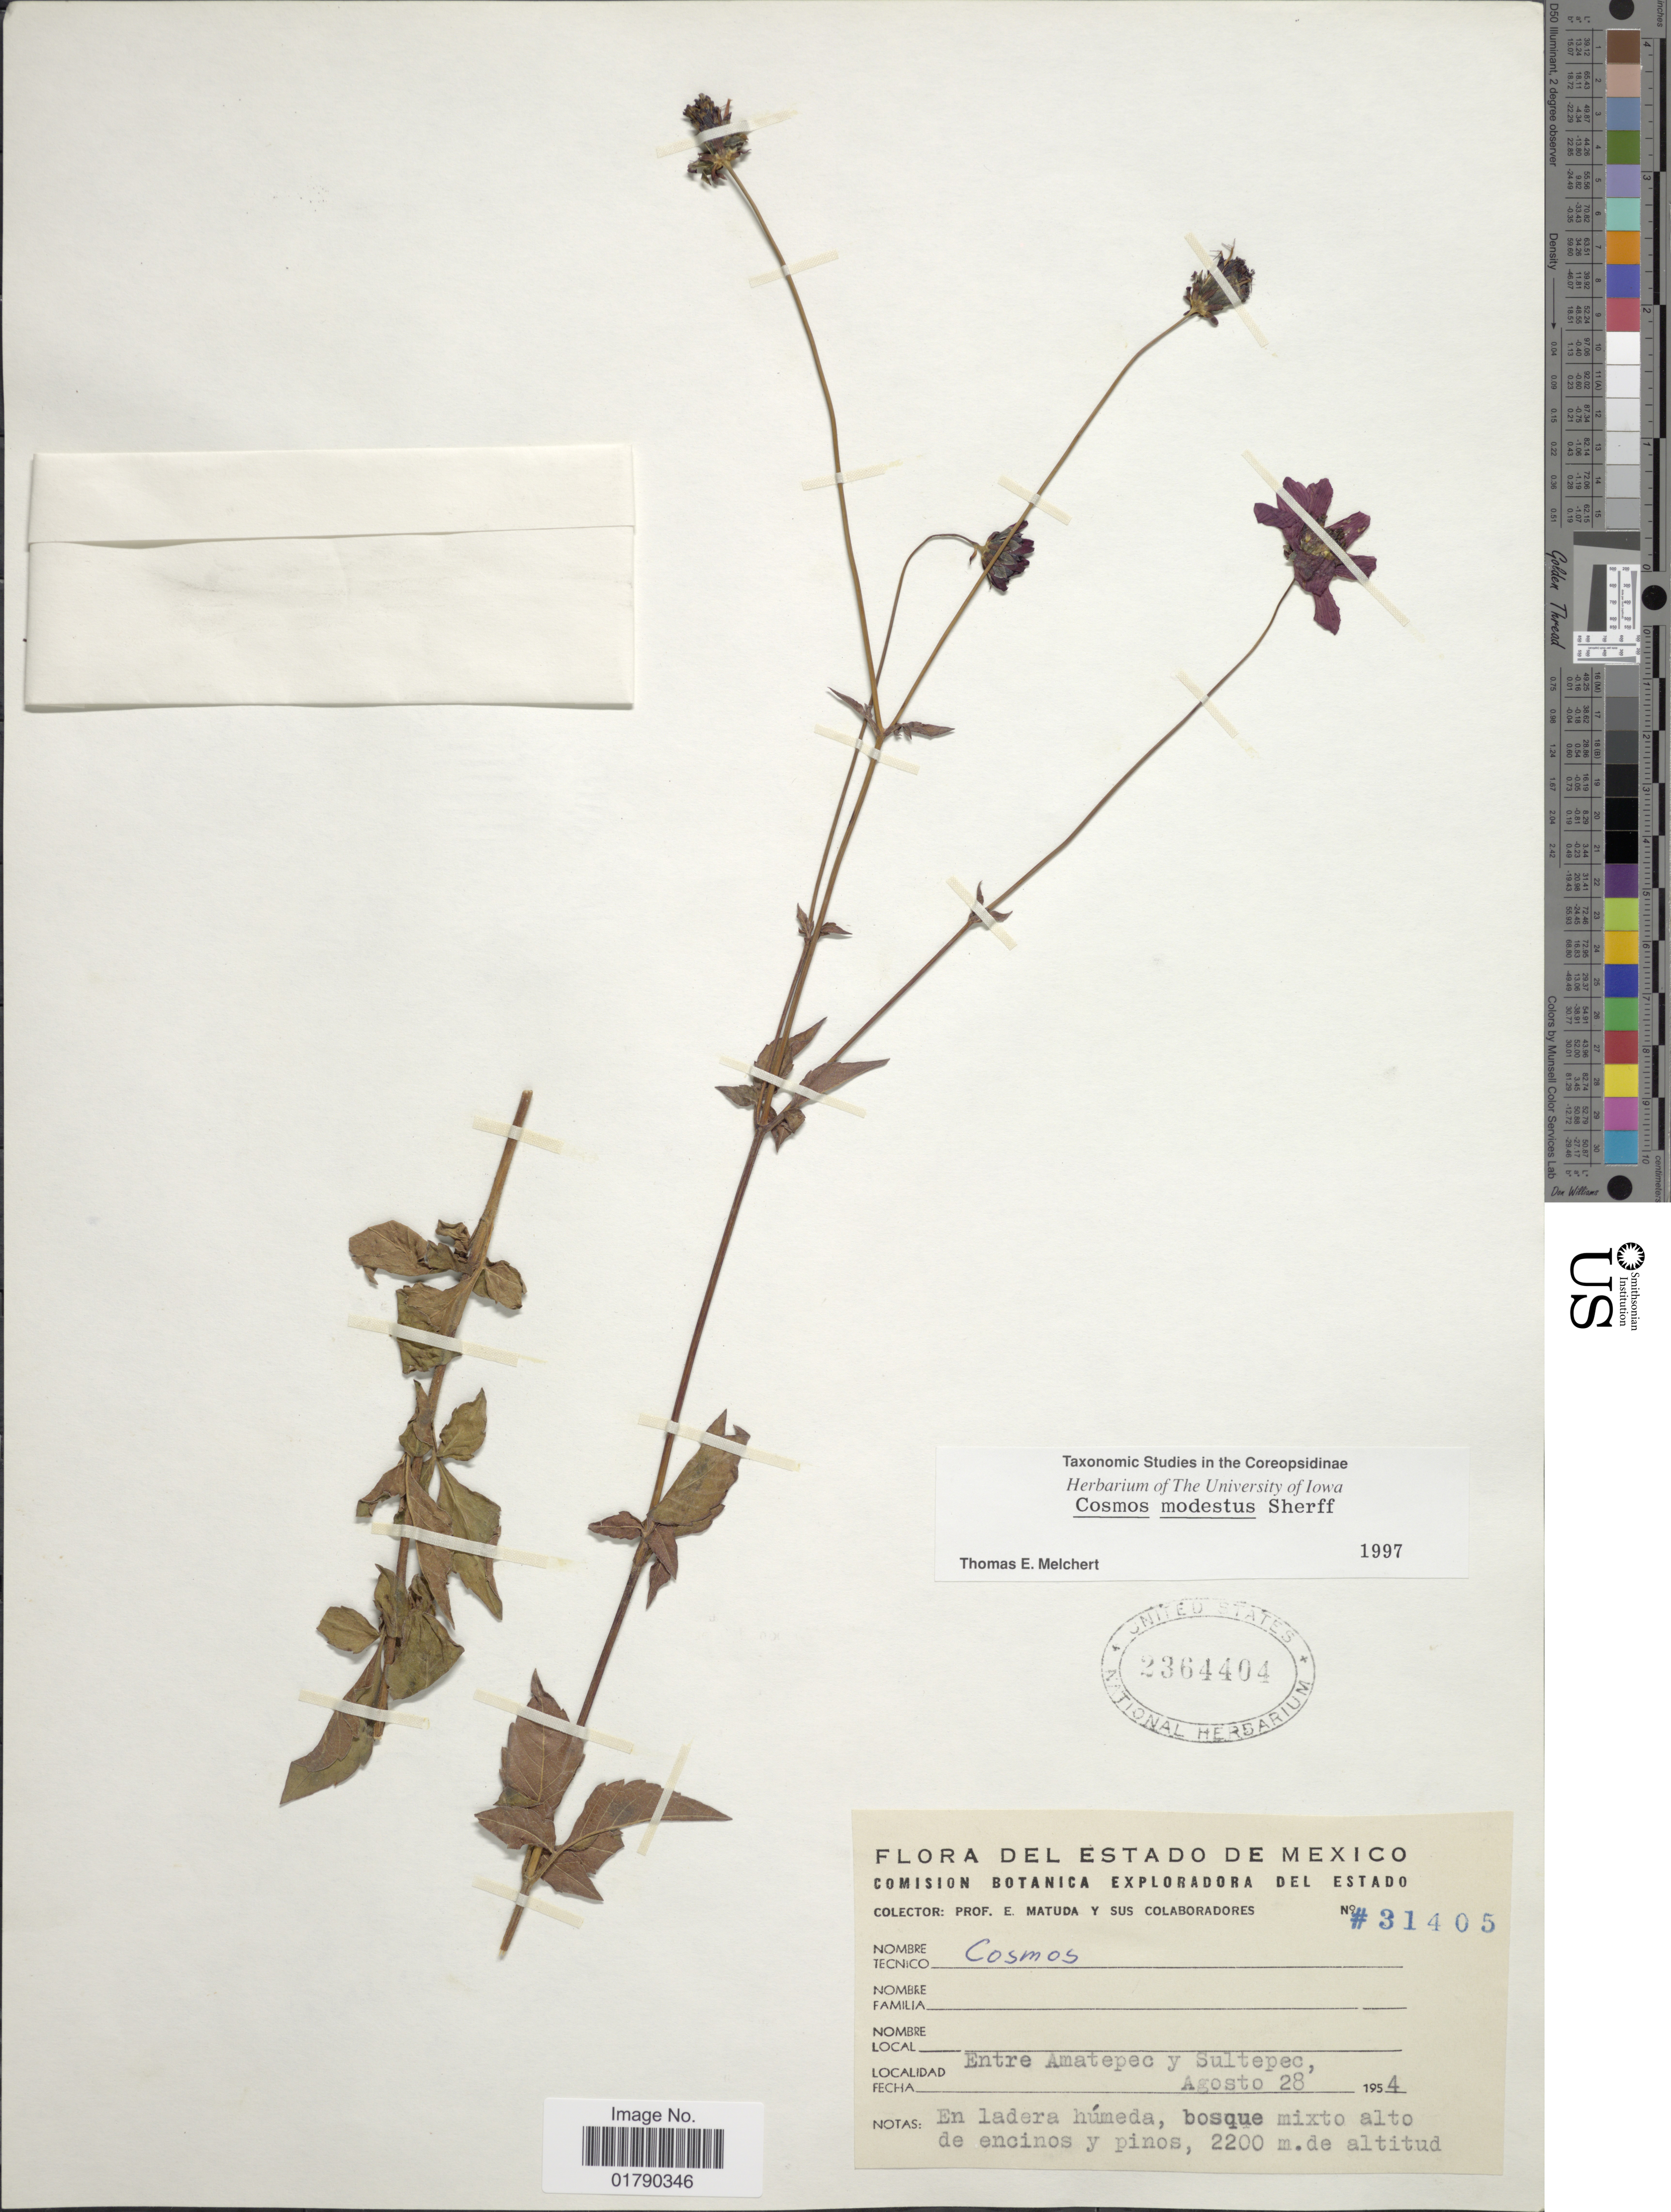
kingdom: Plantae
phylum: Tracheophyta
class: Magnoliopsida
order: Asterales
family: Asteraceae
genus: Cosmos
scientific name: Cosmos modestus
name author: Sherff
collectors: E. Matuda & et al.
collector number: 31405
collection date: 1954-08-28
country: Mexico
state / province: México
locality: Entre Amatepec y Sultepec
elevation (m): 2200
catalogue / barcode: US 2364404